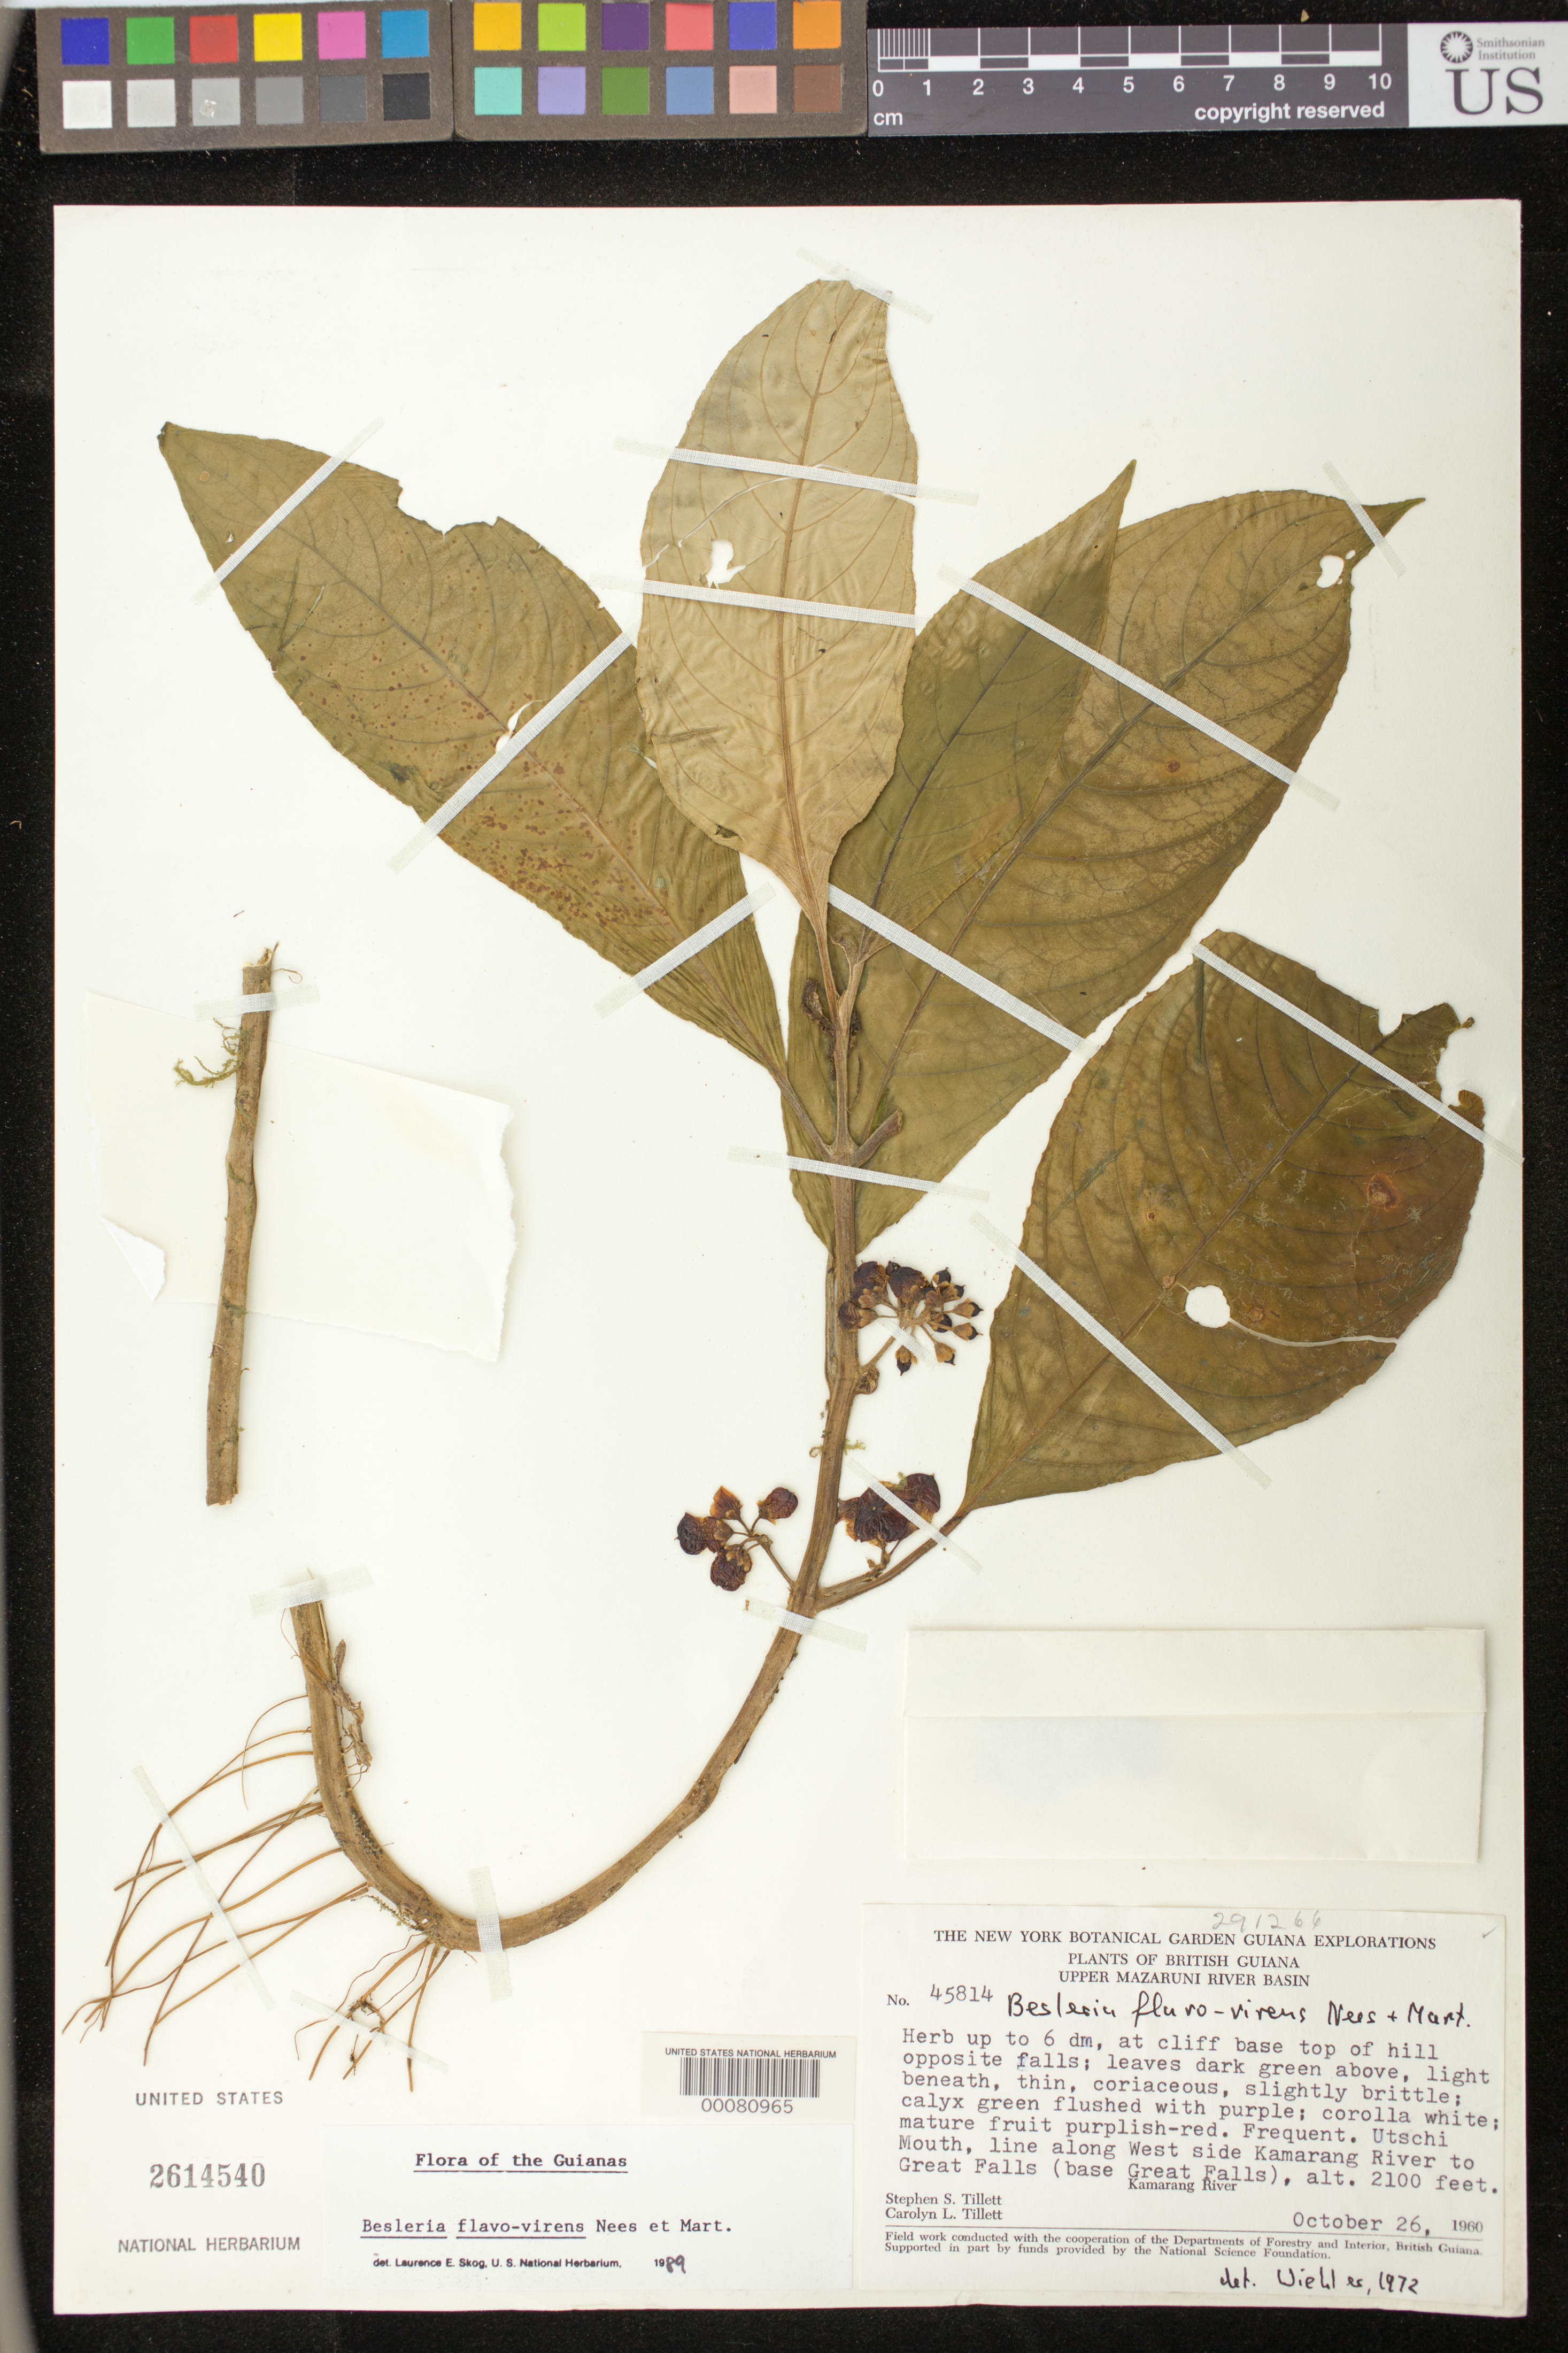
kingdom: Plantae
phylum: Tracheophyta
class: Magnoliopsida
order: Lamiales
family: Gesneriaceae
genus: Besleria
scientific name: Besleria flavo-virens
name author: Nees & Mart.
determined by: Skog, Laurence E.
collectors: S. S. Tillett & C. L. Tillett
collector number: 45814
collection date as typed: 26 Oct 1960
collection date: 1960-10-26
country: Guyana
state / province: Cuyuni-Mazaruni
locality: Upper Mazaruni River Basin, Utschi Mouth, line along west side Kamarang River to Great Falls (base Great Falls); at cliff base top of hill opposite falls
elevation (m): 640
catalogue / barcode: US 2614540